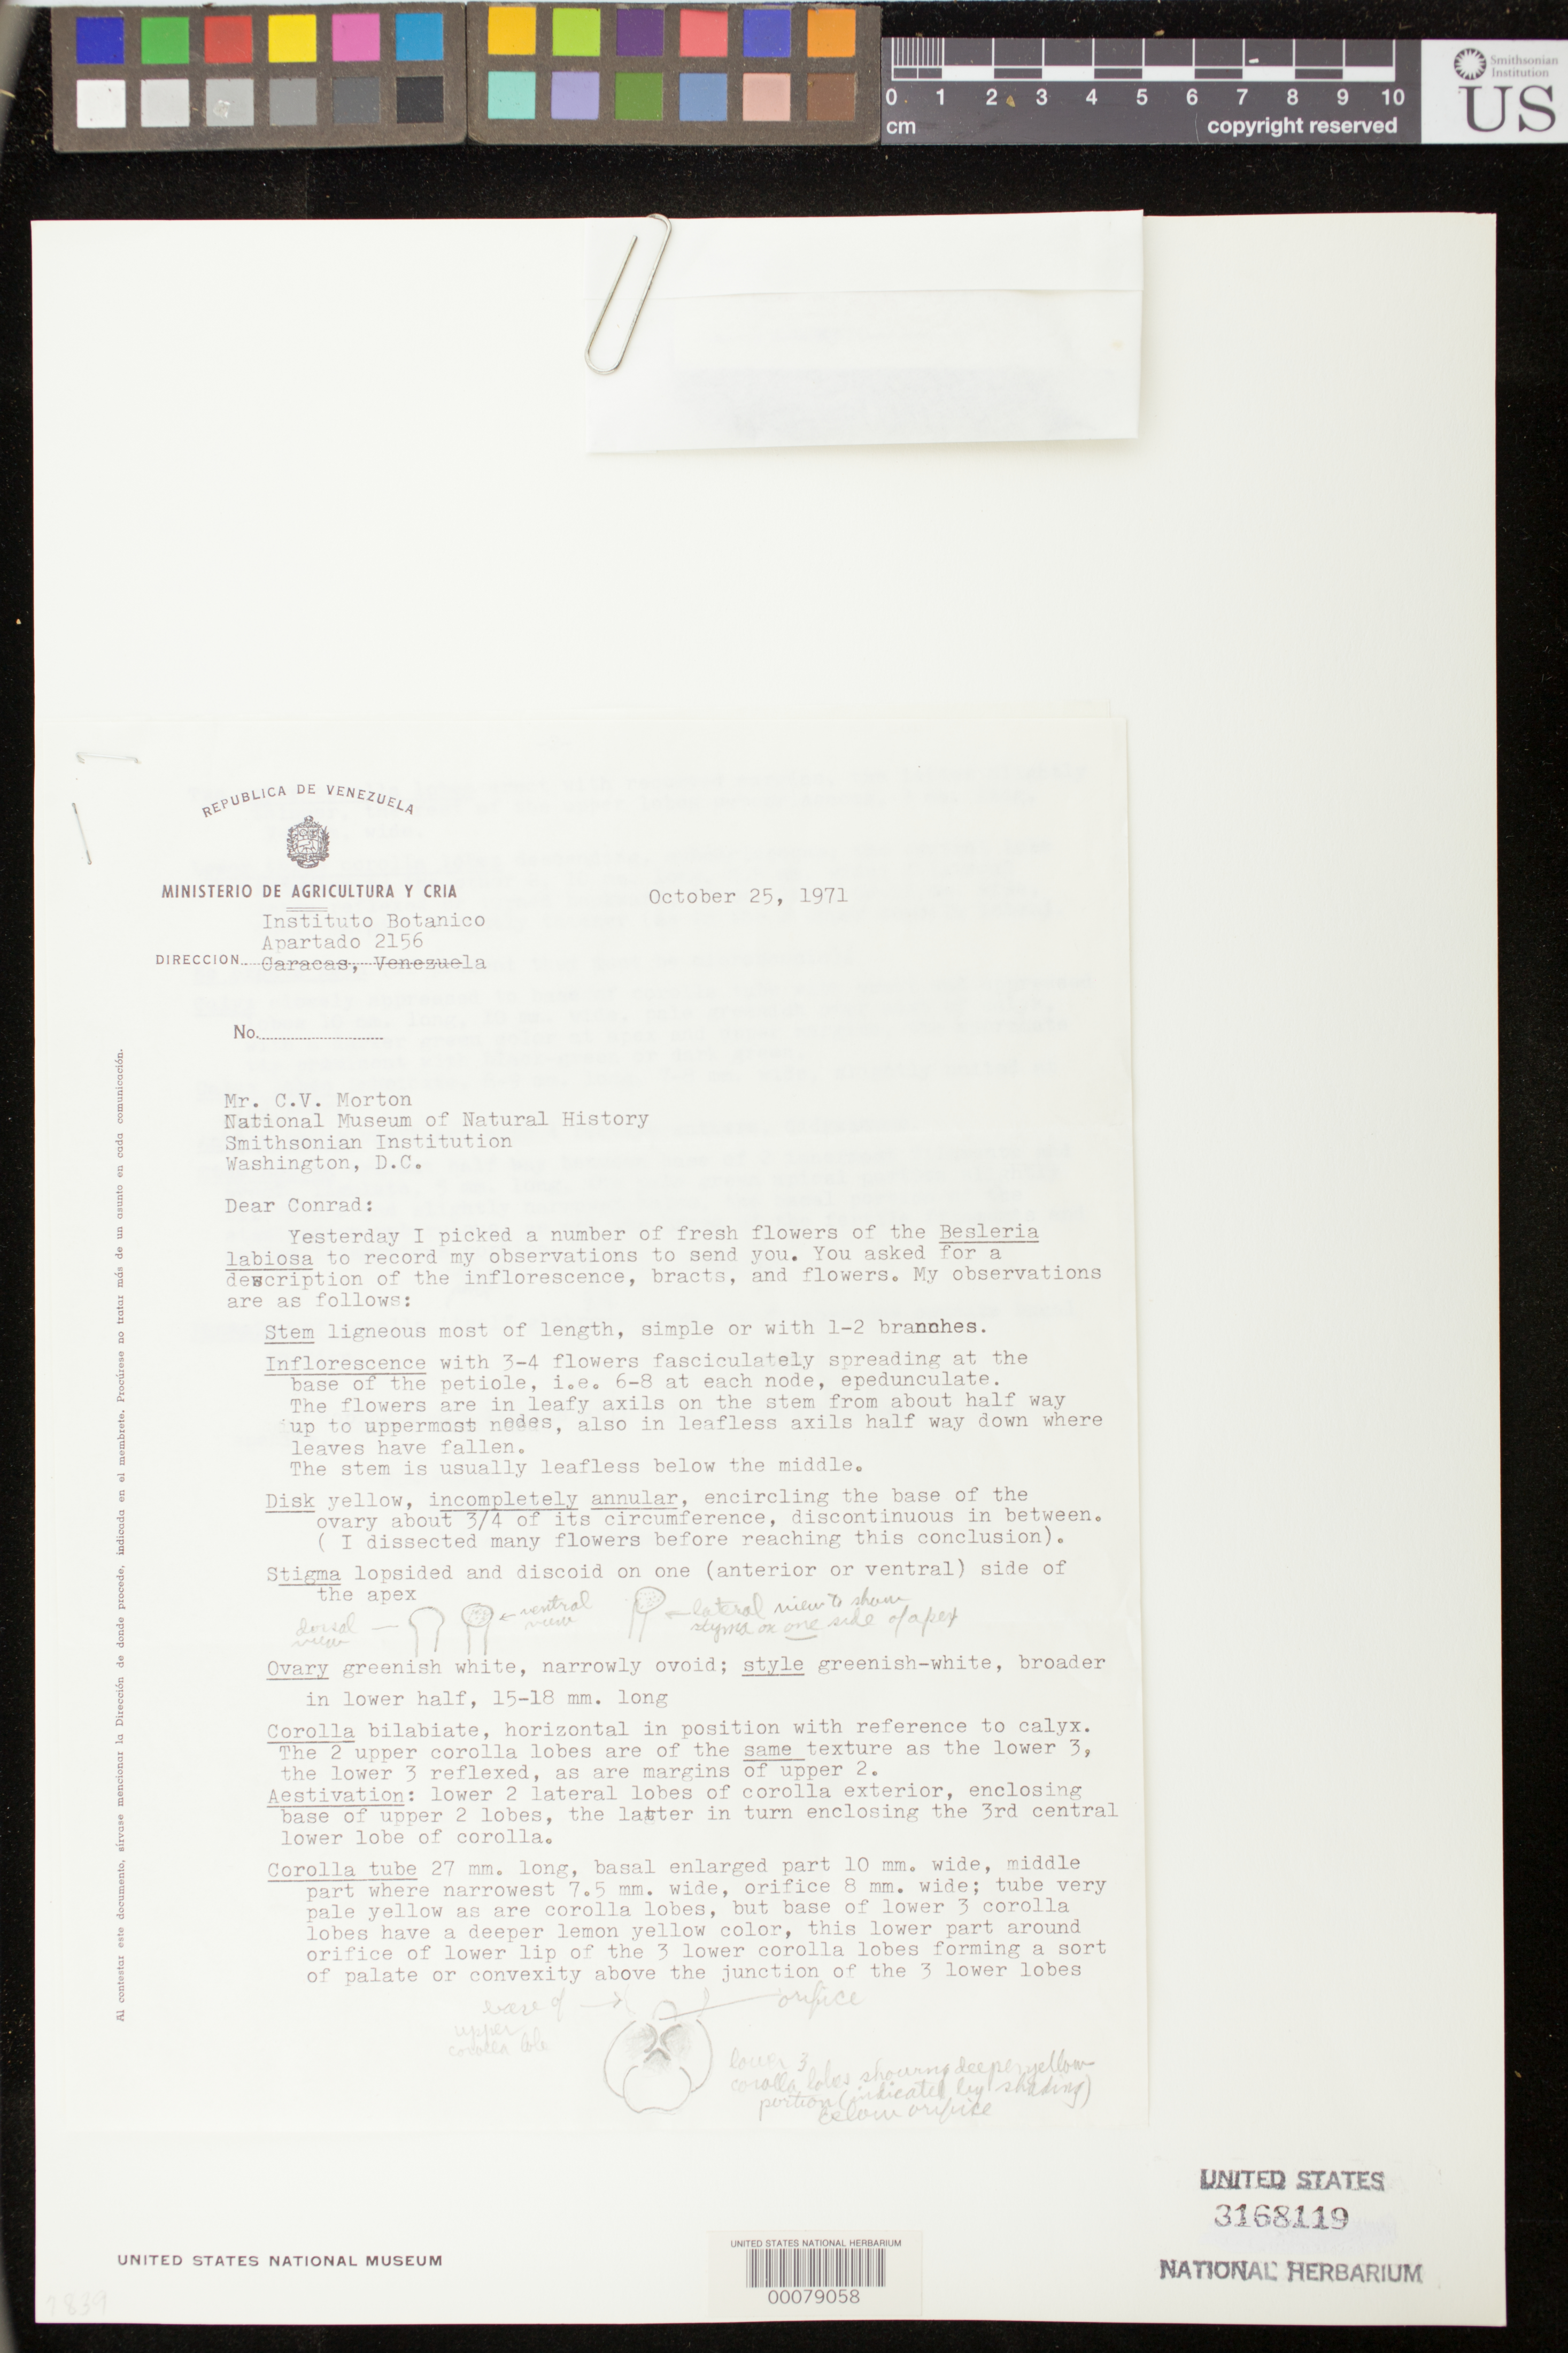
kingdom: Plantae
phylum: Tracheophyta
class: Magnoliopsida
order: Lamiales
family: Gesneriaceae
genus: Besleria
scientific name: Besleria labiosa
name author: Hanst.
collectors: J. Steyermark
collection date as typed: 24 Oct 1971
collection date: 1971-10-24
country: Venezuela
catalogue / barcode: US 3168119